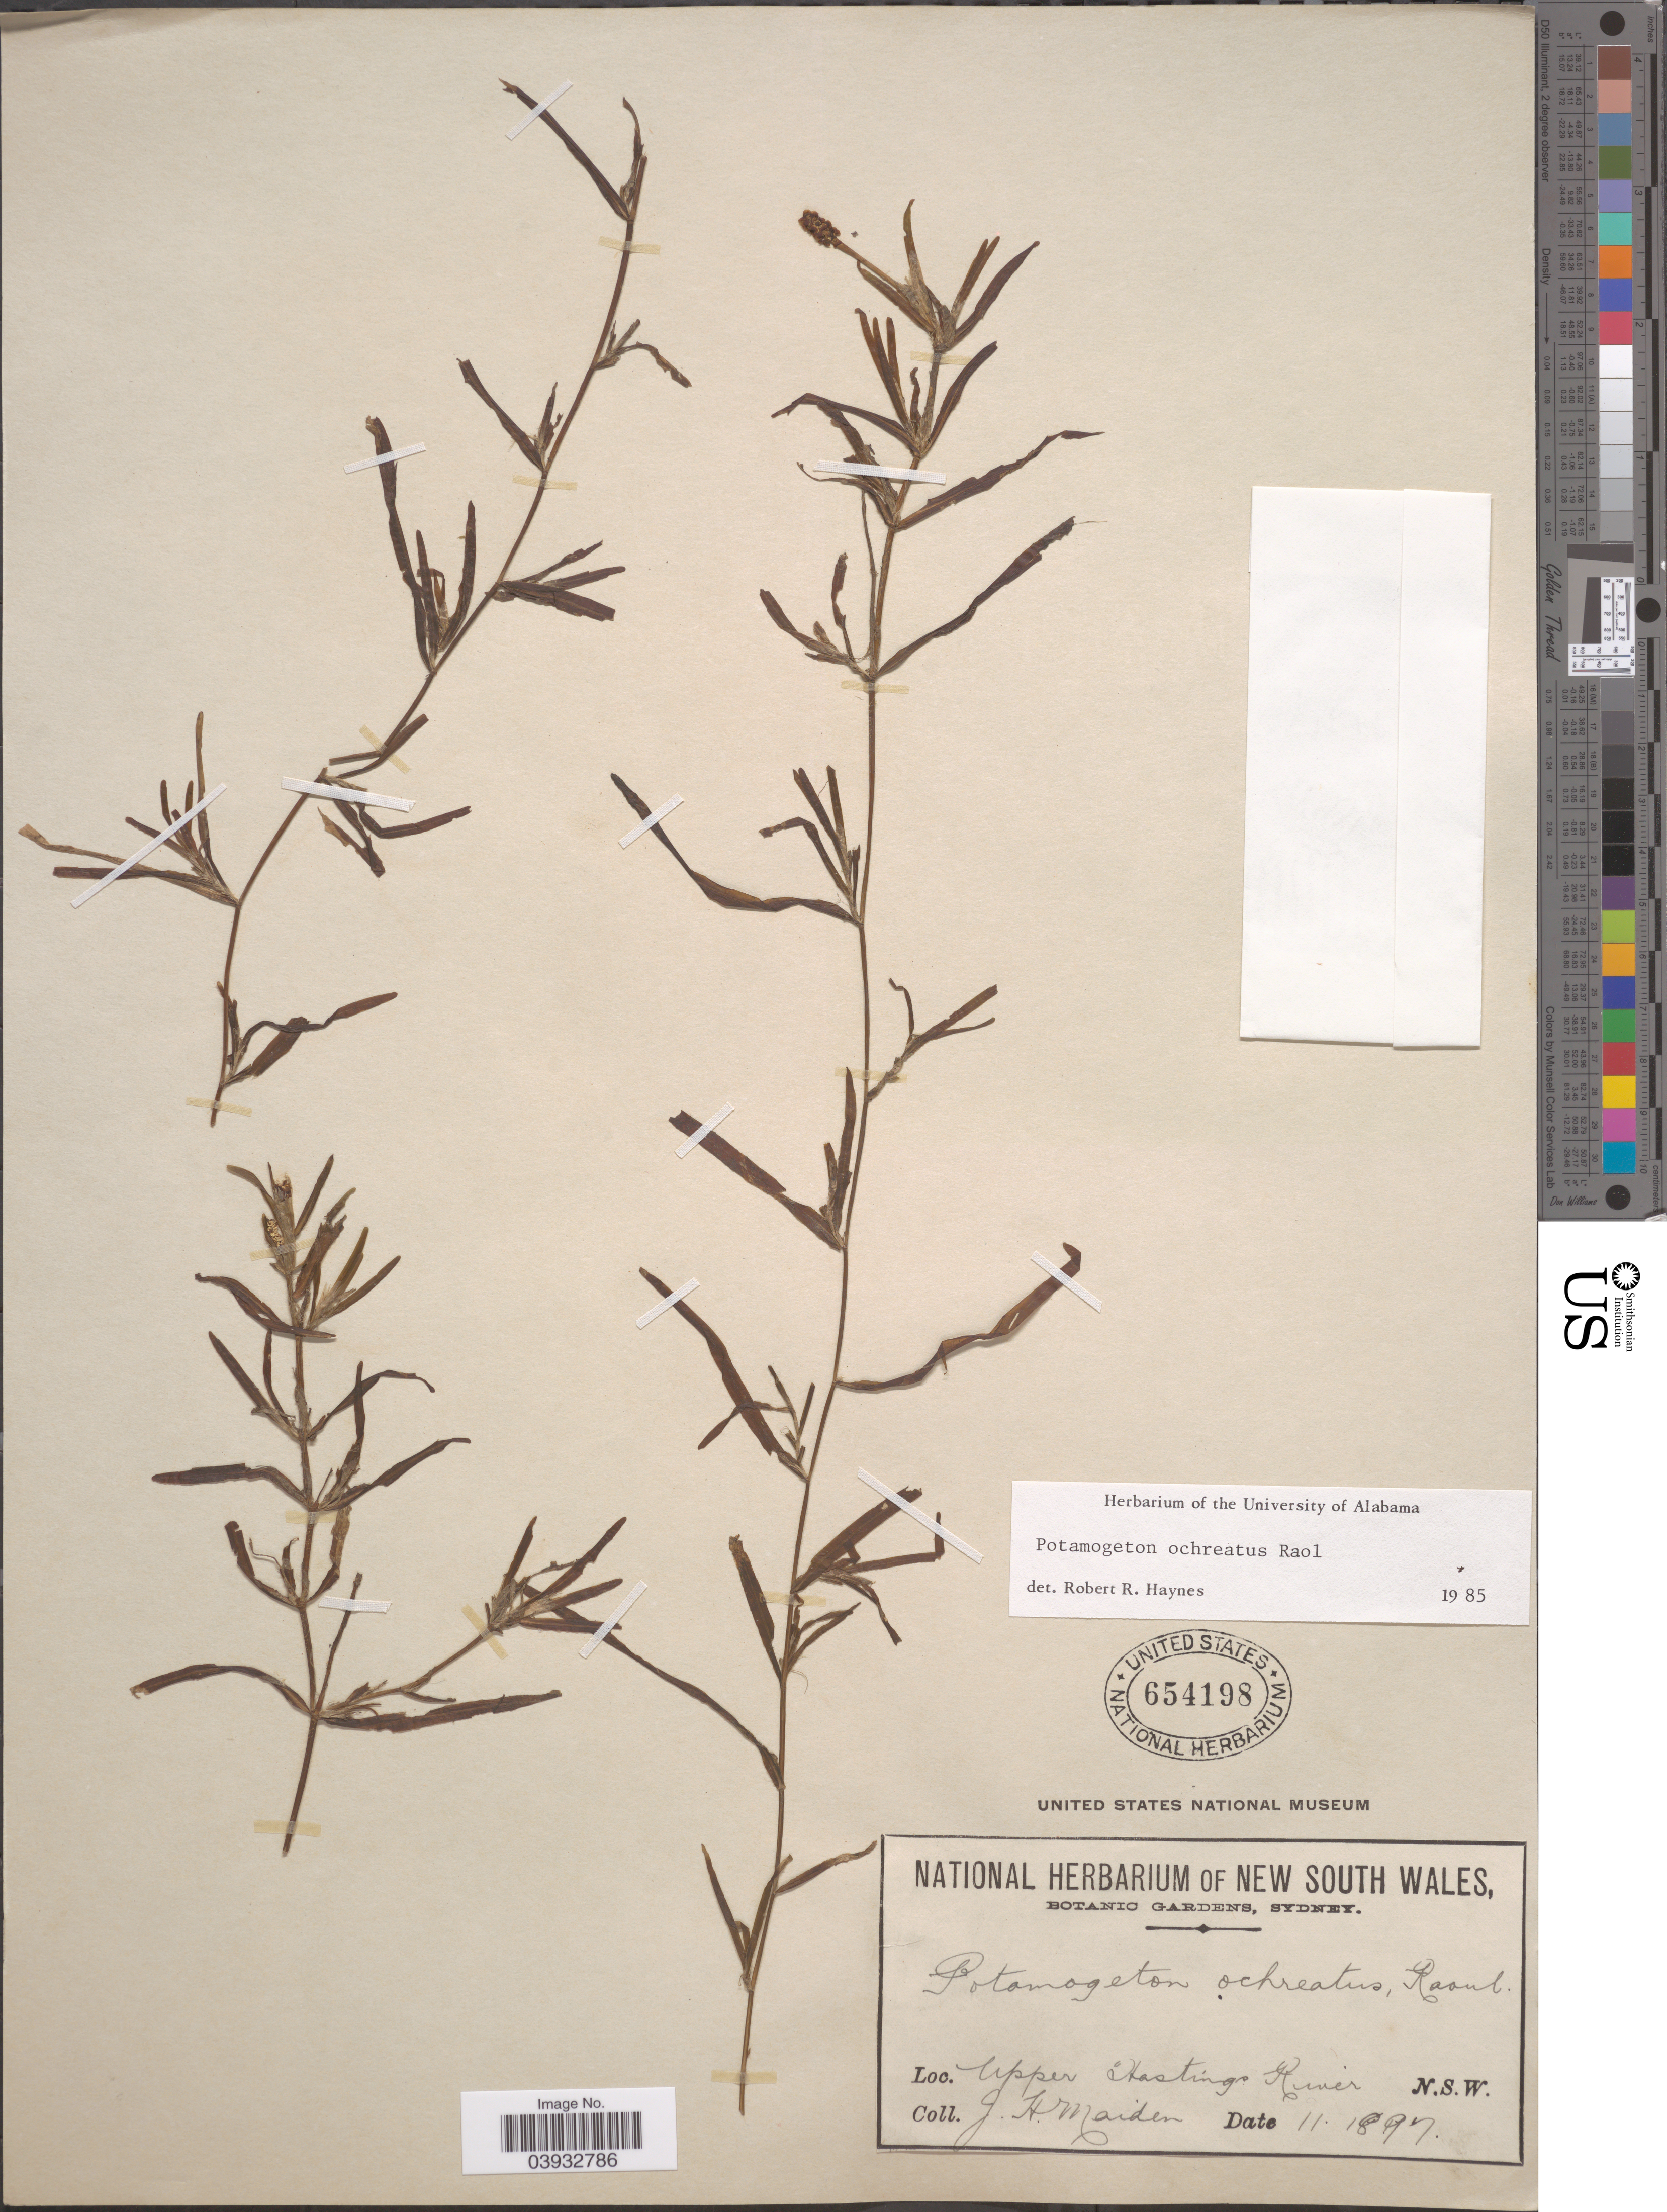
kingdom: Plantae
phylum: Tracheophyta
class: Liliopsida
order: Alismatales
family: Potamogetonaceae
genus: Potamogeton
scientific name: Potamogeton ochreatus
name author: Raoul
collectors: J. Maiden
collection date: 1897-11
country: Australia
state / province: New South Wales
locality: Upper Hastings River.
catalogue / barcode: US 654198